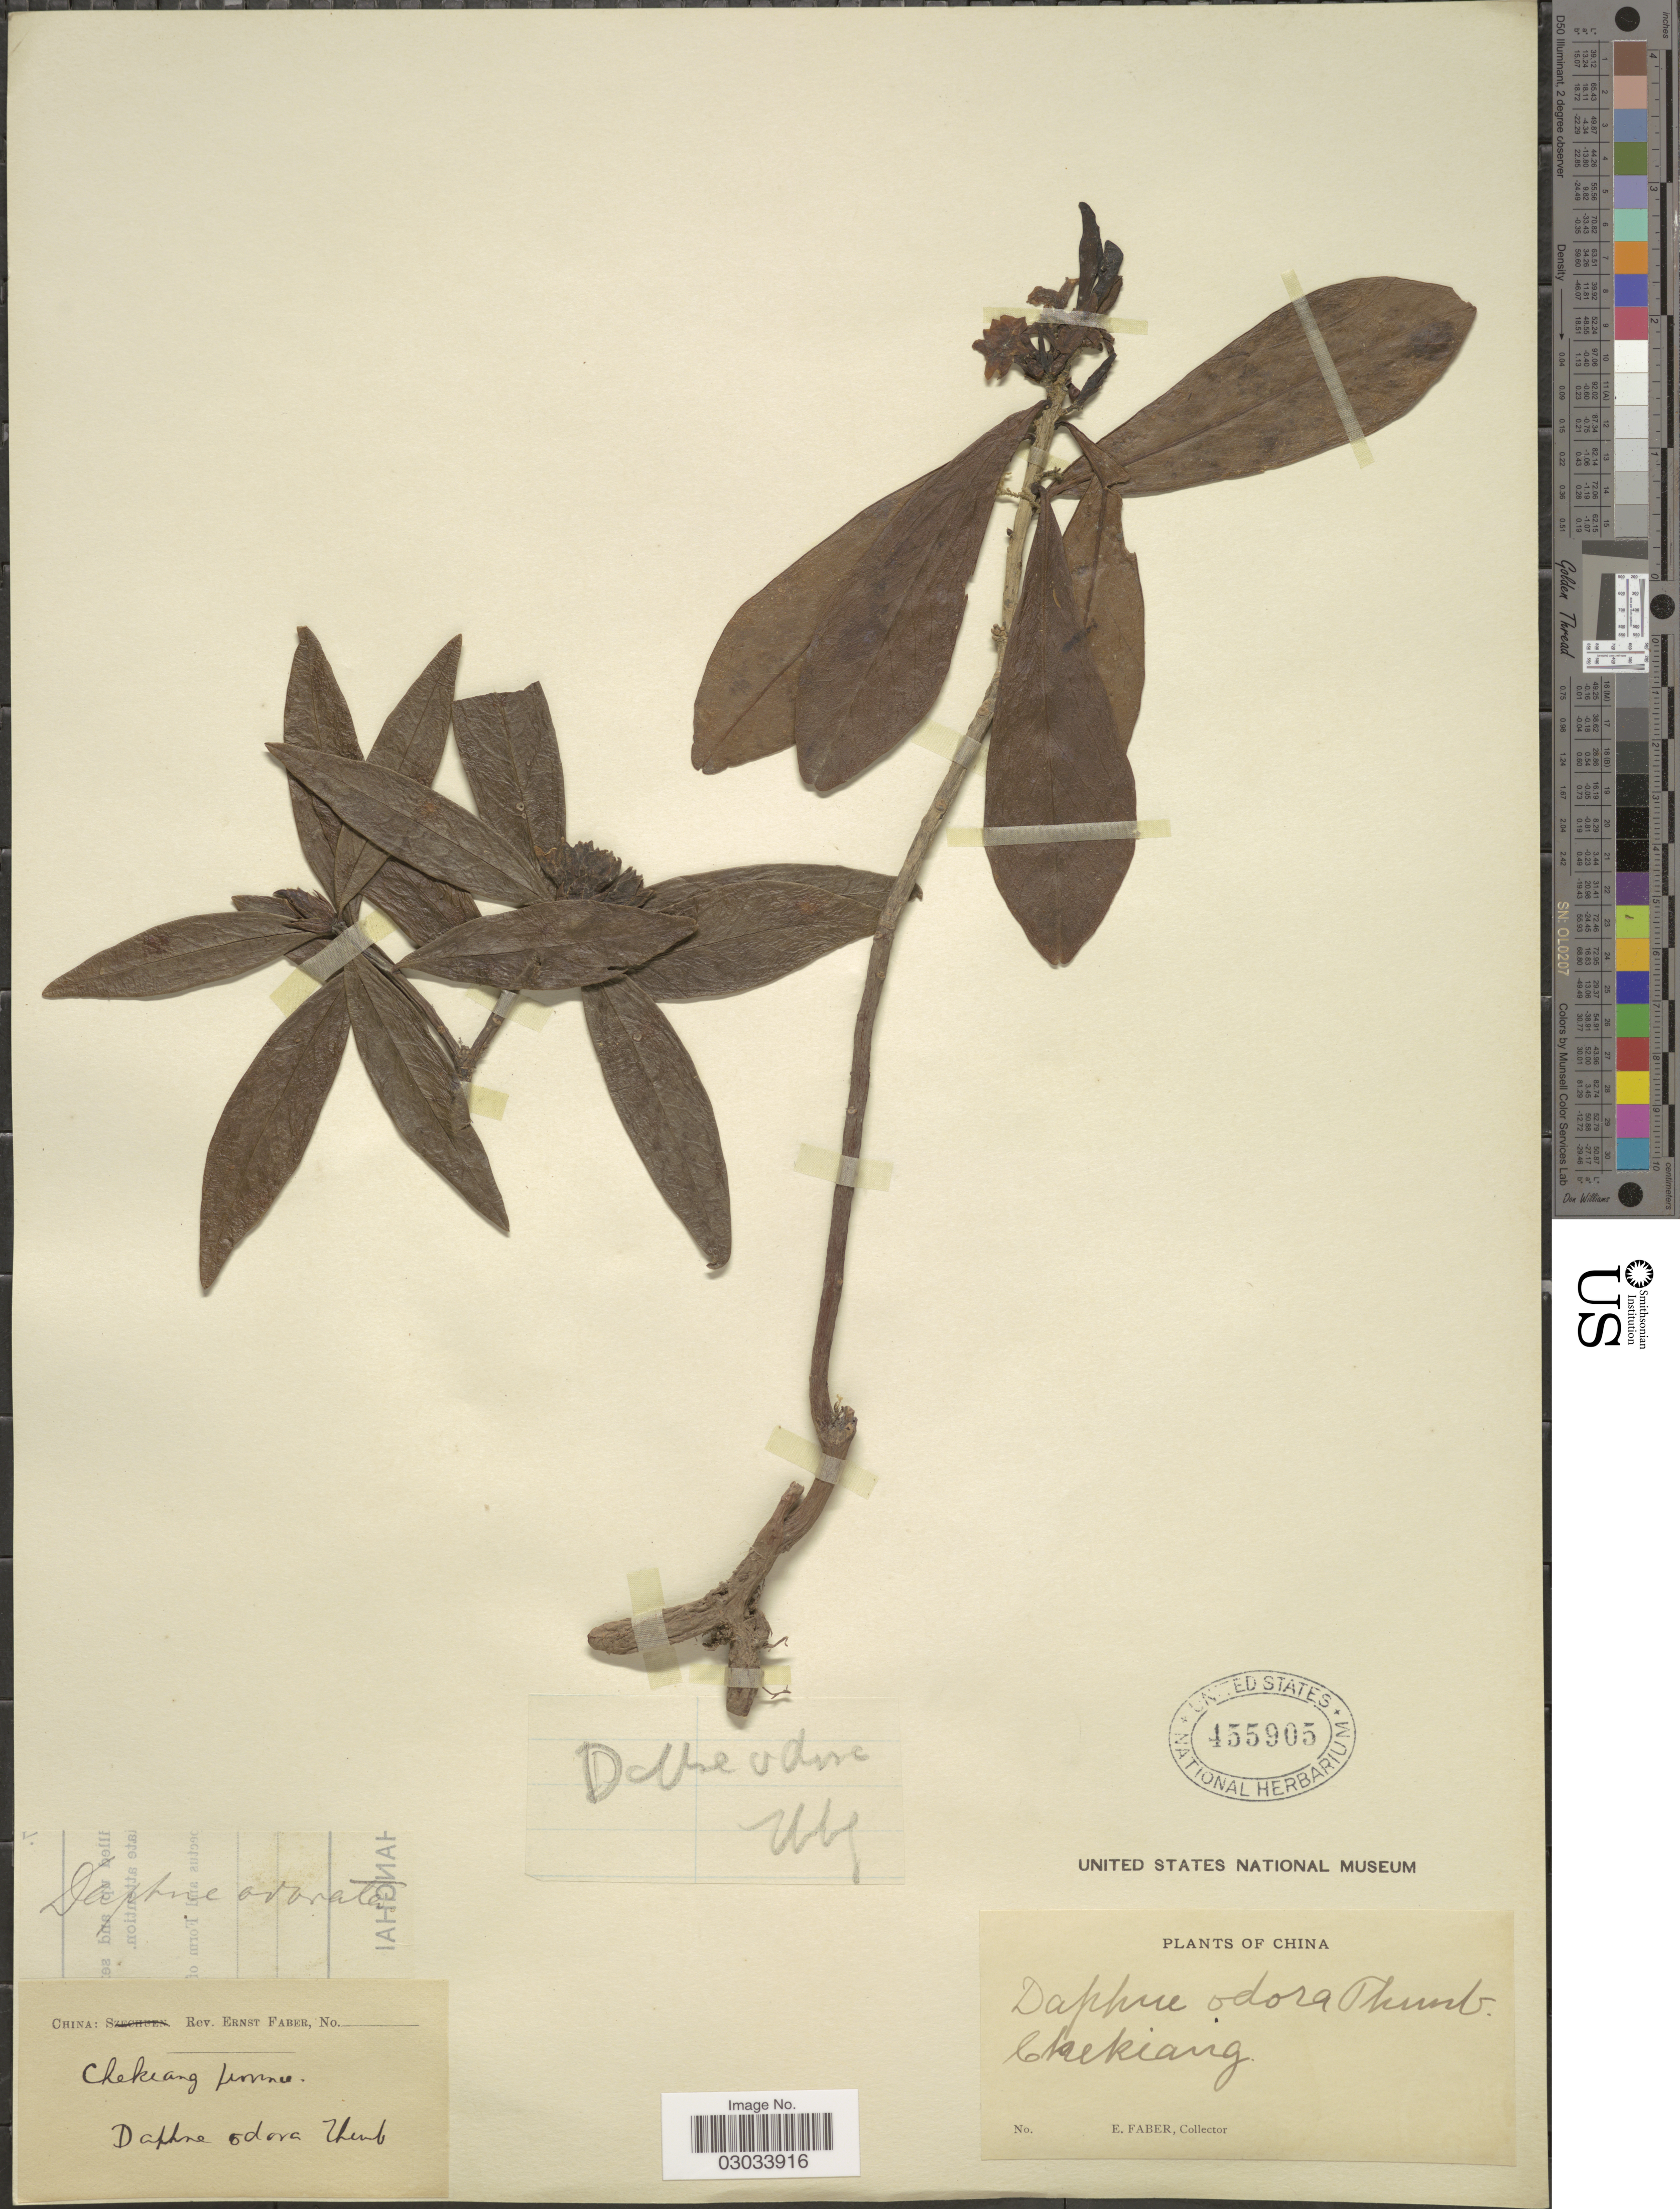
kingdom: Plantae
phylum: Tracheophyta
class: Magnoliopsida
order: Malvales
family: Thymelaeaceae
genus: Daphne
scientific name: Daphne odora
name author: Thunb.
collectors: E. Faber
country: China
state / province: Zhejiang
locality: Chekiang.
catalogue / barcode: US 455905